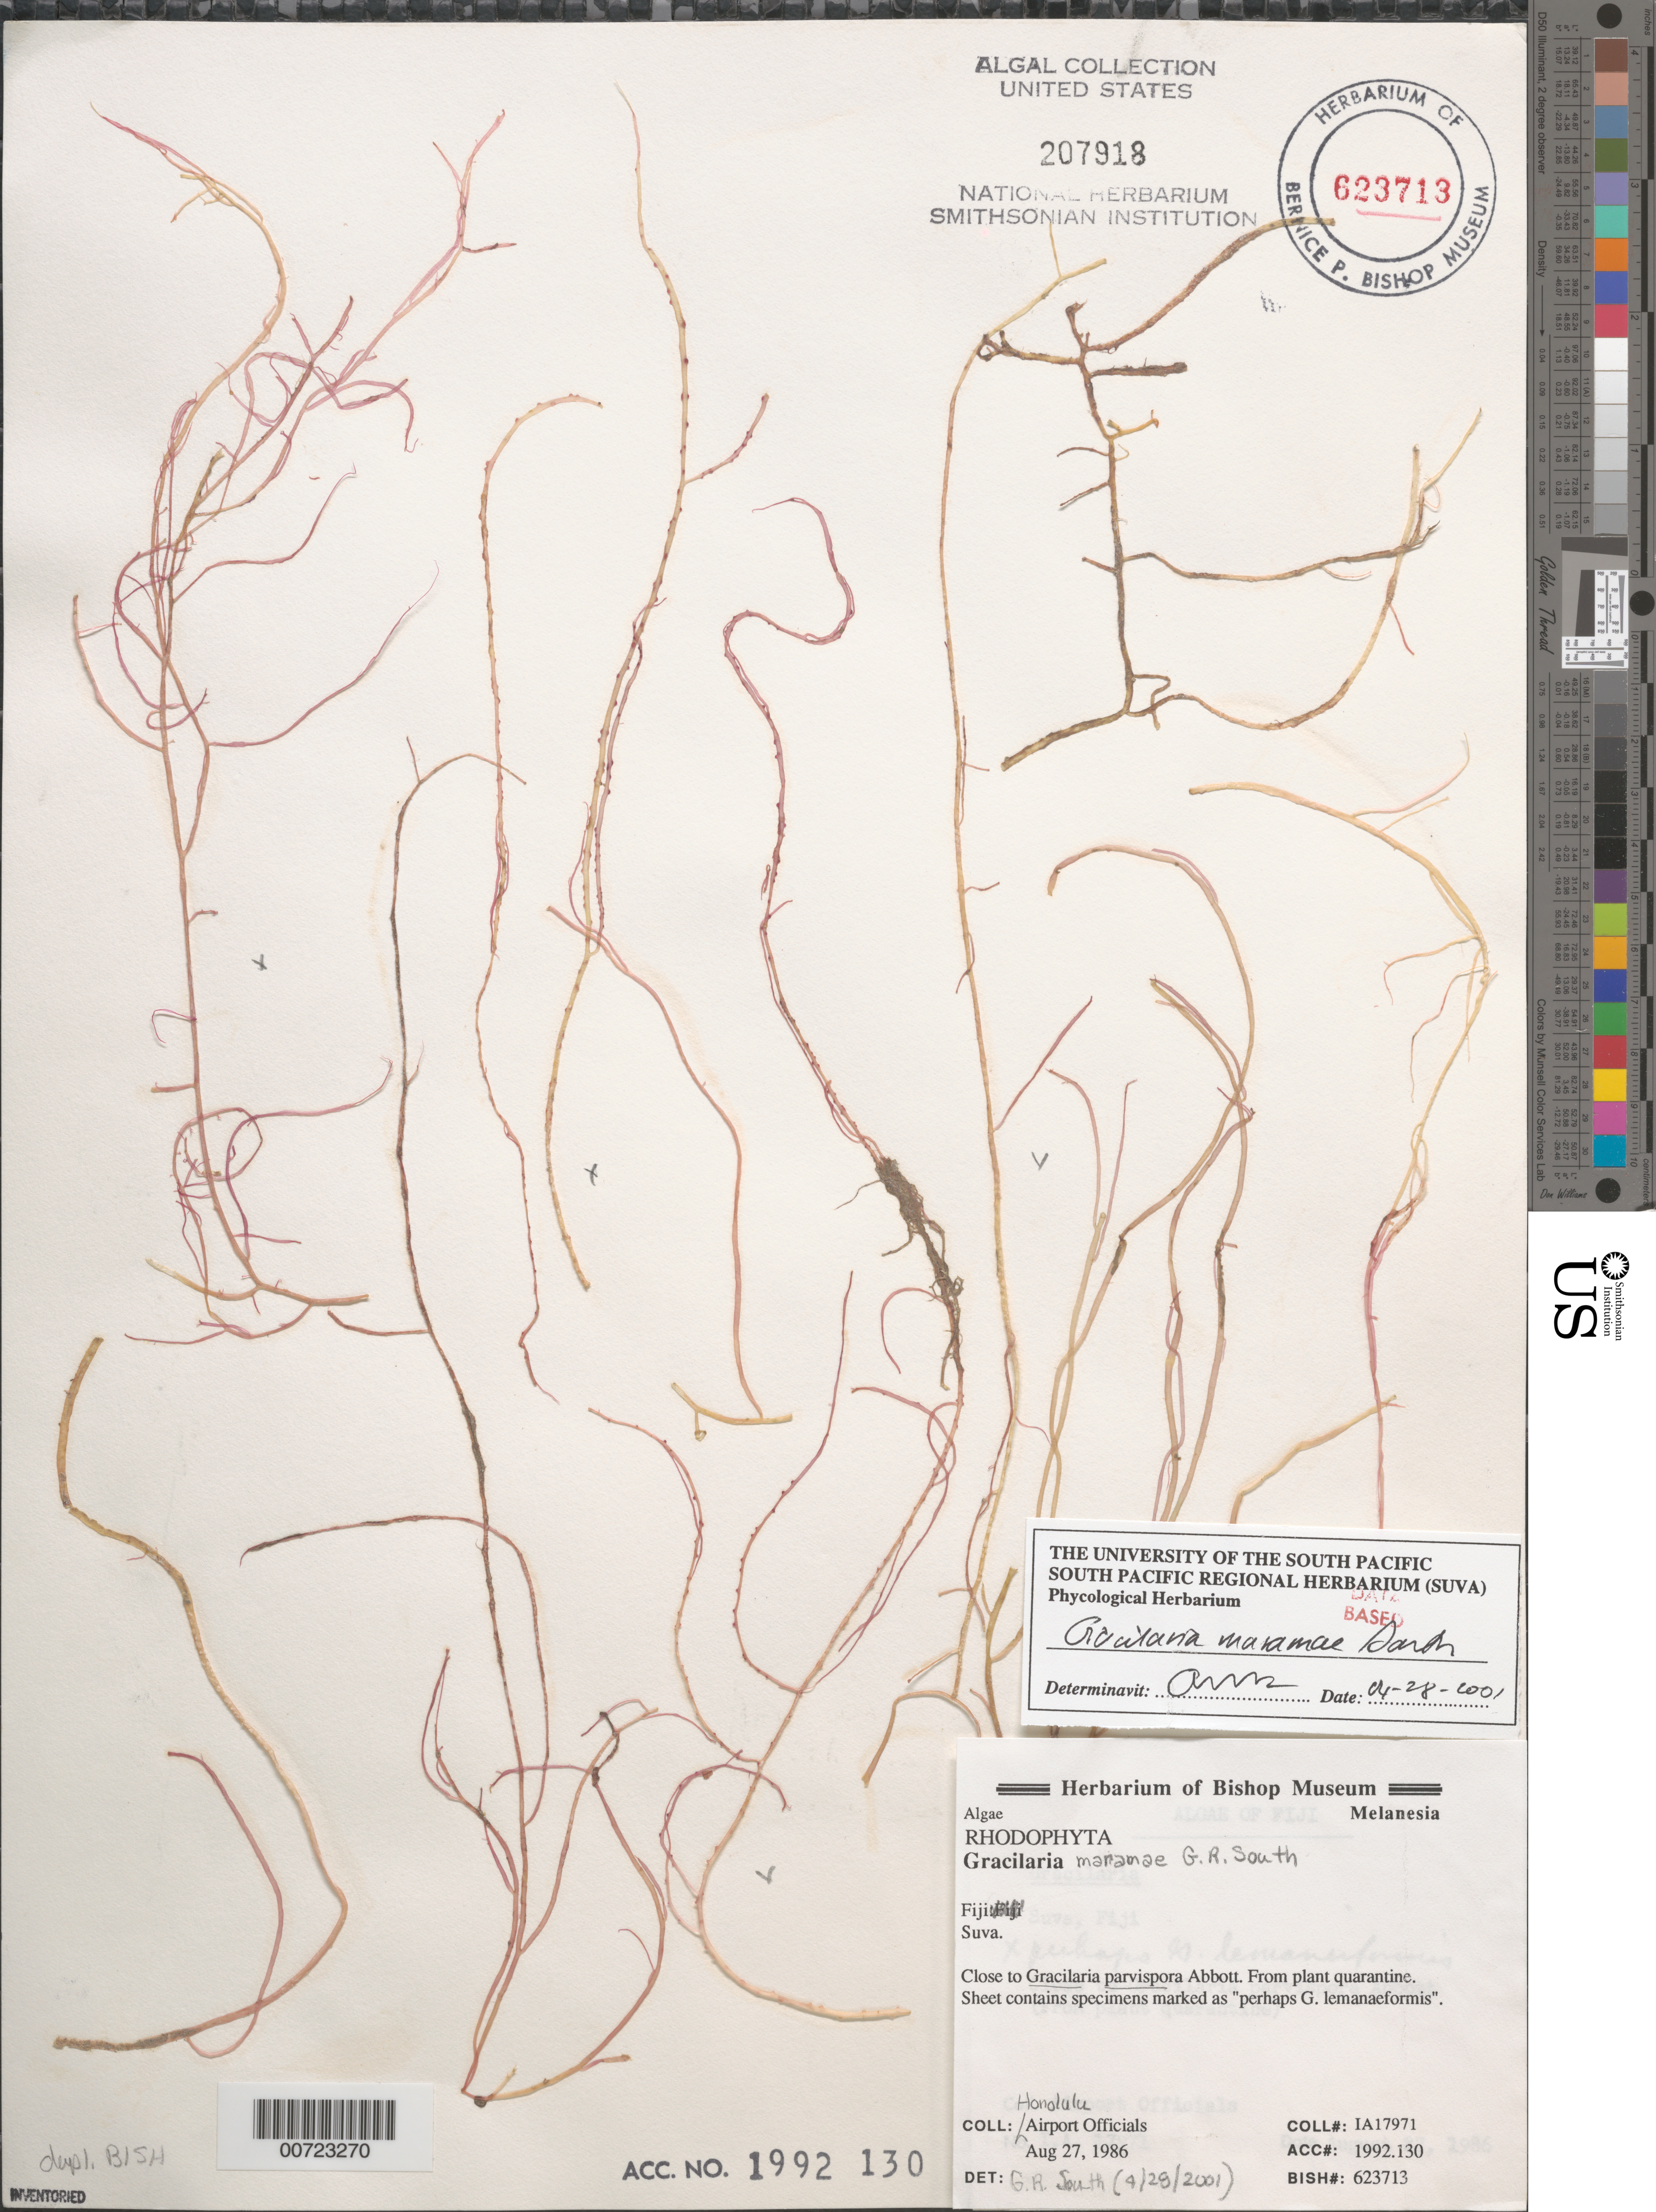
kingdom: Plantae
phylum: Rhodophyta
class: Florideophyceae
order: Gracilariales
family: Gracilariaceae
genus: Gracilaria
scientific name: Gracilaria maramae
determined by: South, G. R.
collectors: Airport Officials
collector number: IAA 17971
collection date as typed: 27 Aug 1986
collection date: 1986-08-27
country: Fiji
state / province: Central Division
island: Viti Levu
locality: Suva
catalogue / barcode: US 207918